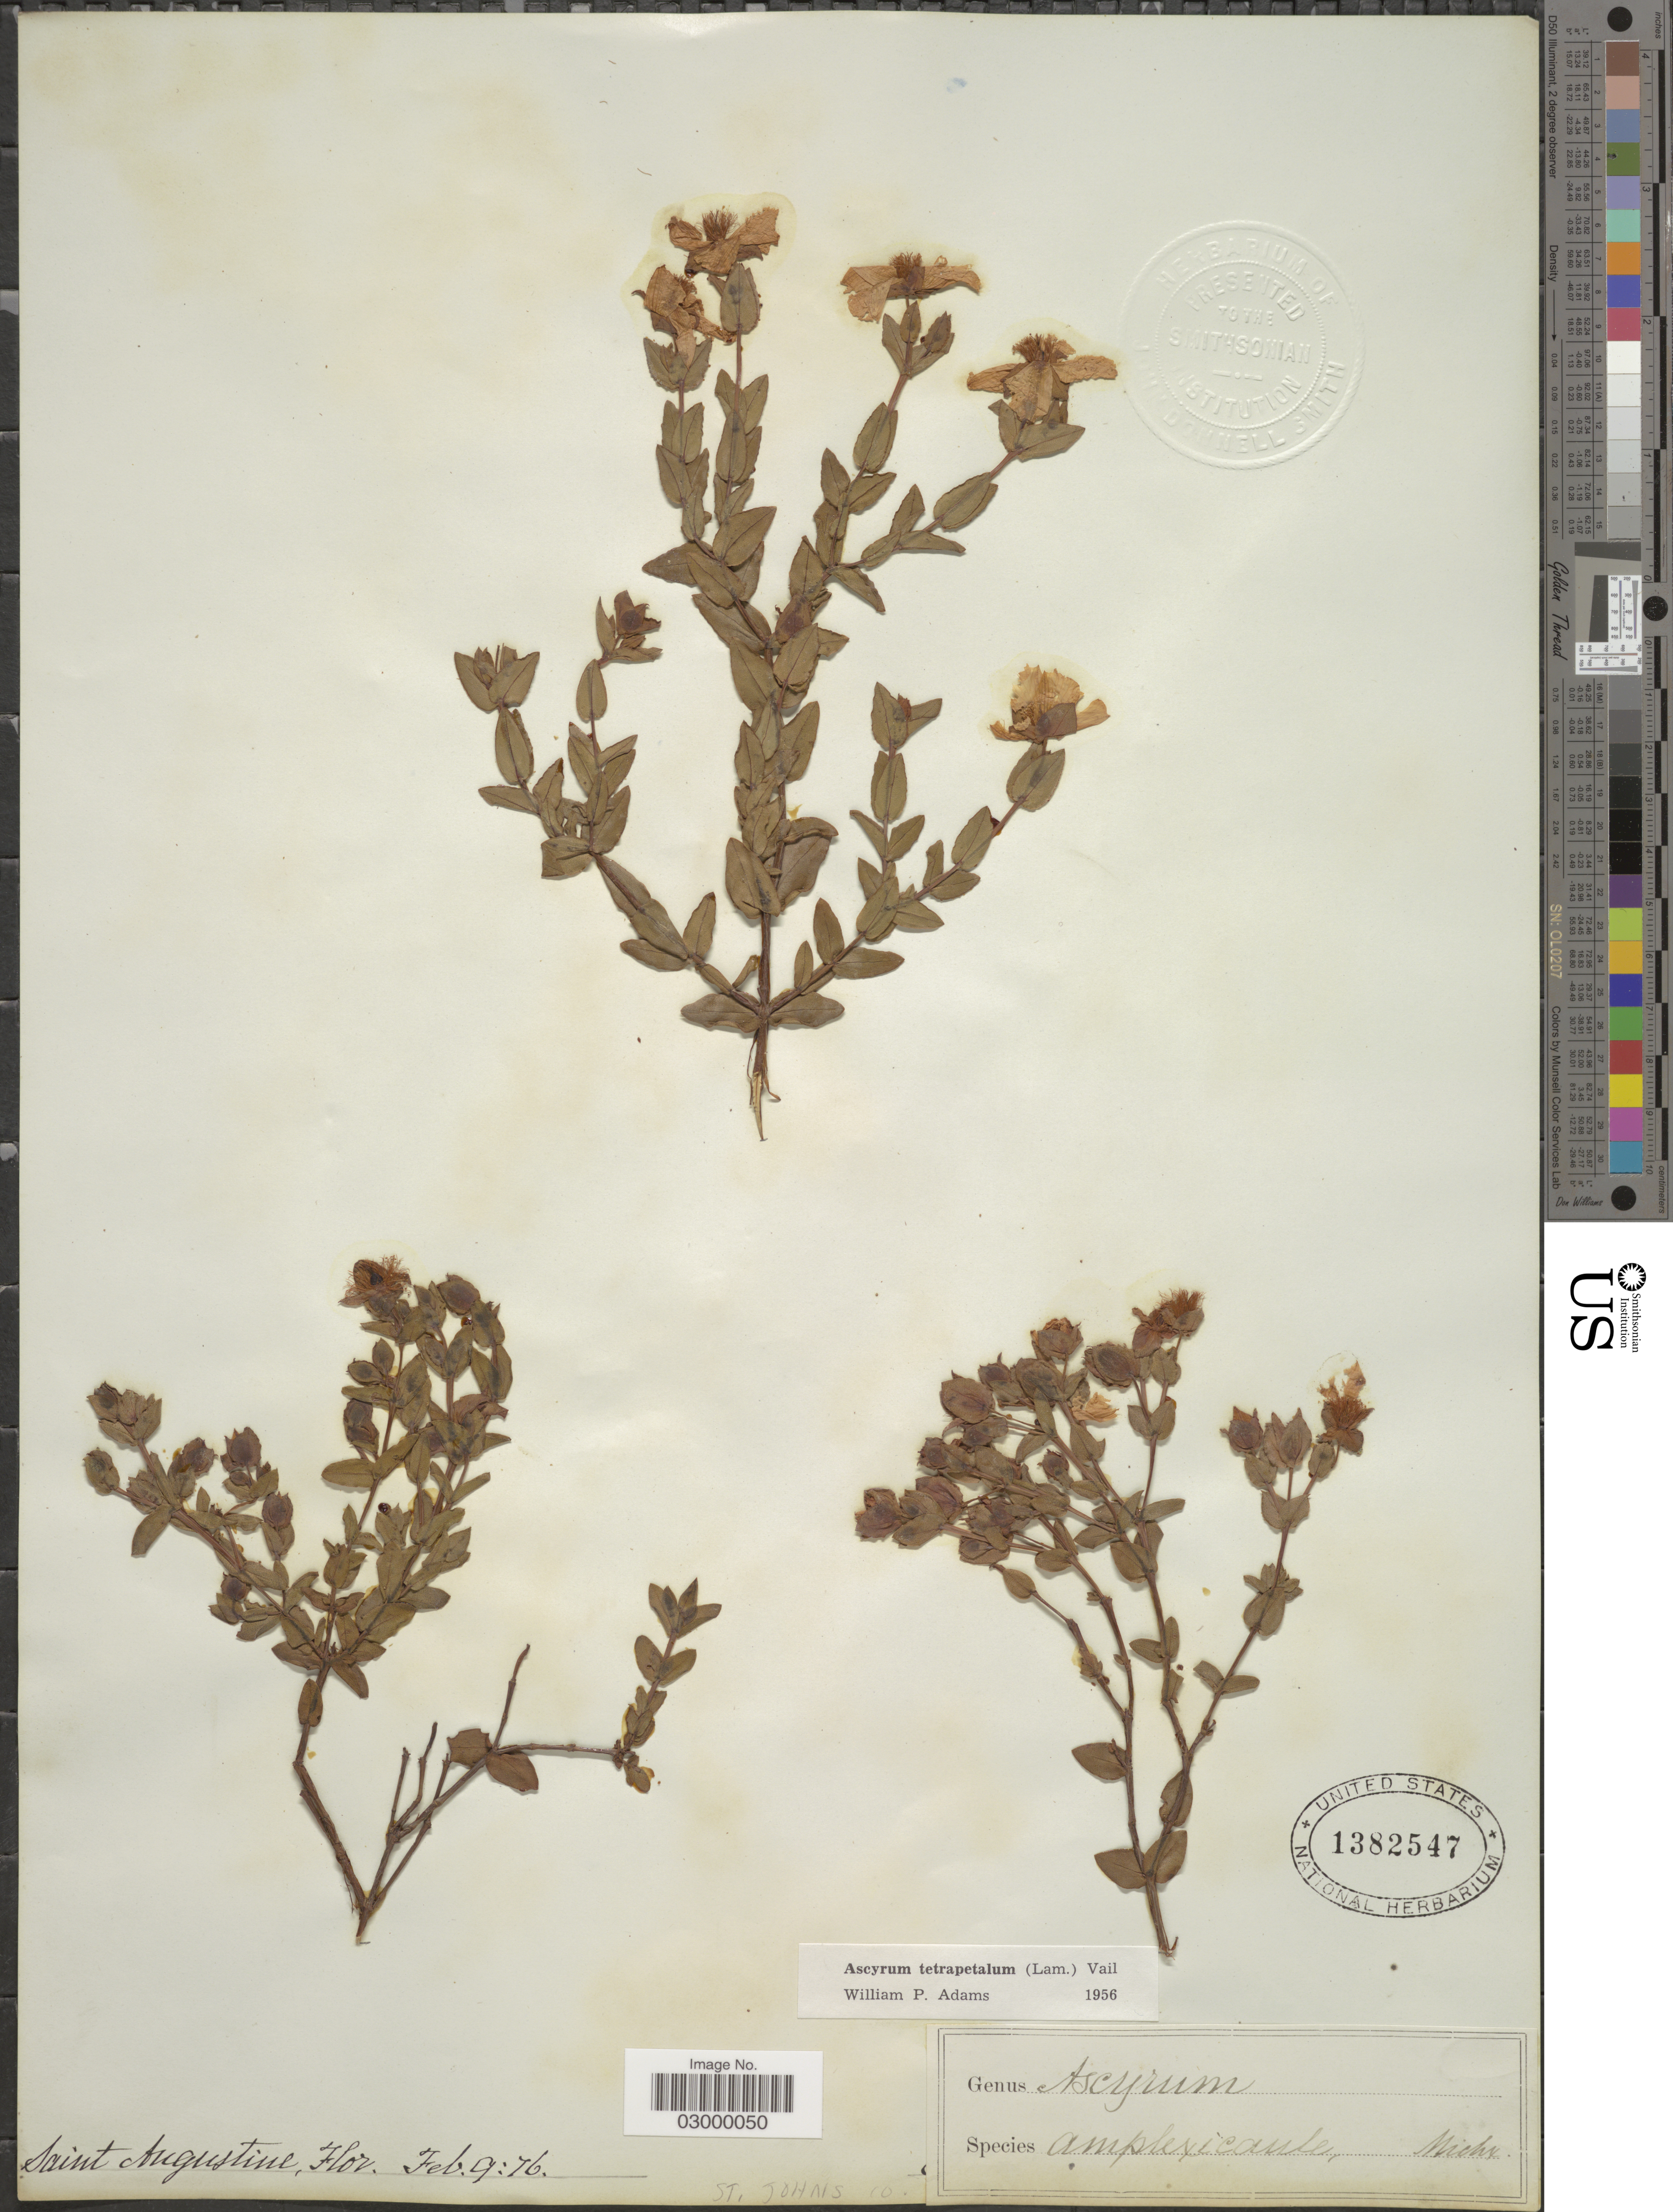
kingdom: Plantae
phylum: Tracheophyta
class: Magnoliopsida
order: Malpighiales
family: Hypericaceae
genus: Hypericum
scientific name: Hypericum tetrapetalum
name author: Lam.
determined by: Strong, Mark T., (BOT), Smithsonian Institution - National Museum of Natural History (UNITED STATES)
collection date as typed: Transcribed d/m/y: 9/2/76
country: United States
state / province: Florida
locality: Saint Augustine. St. Johns Co.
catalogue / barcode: US 1382547